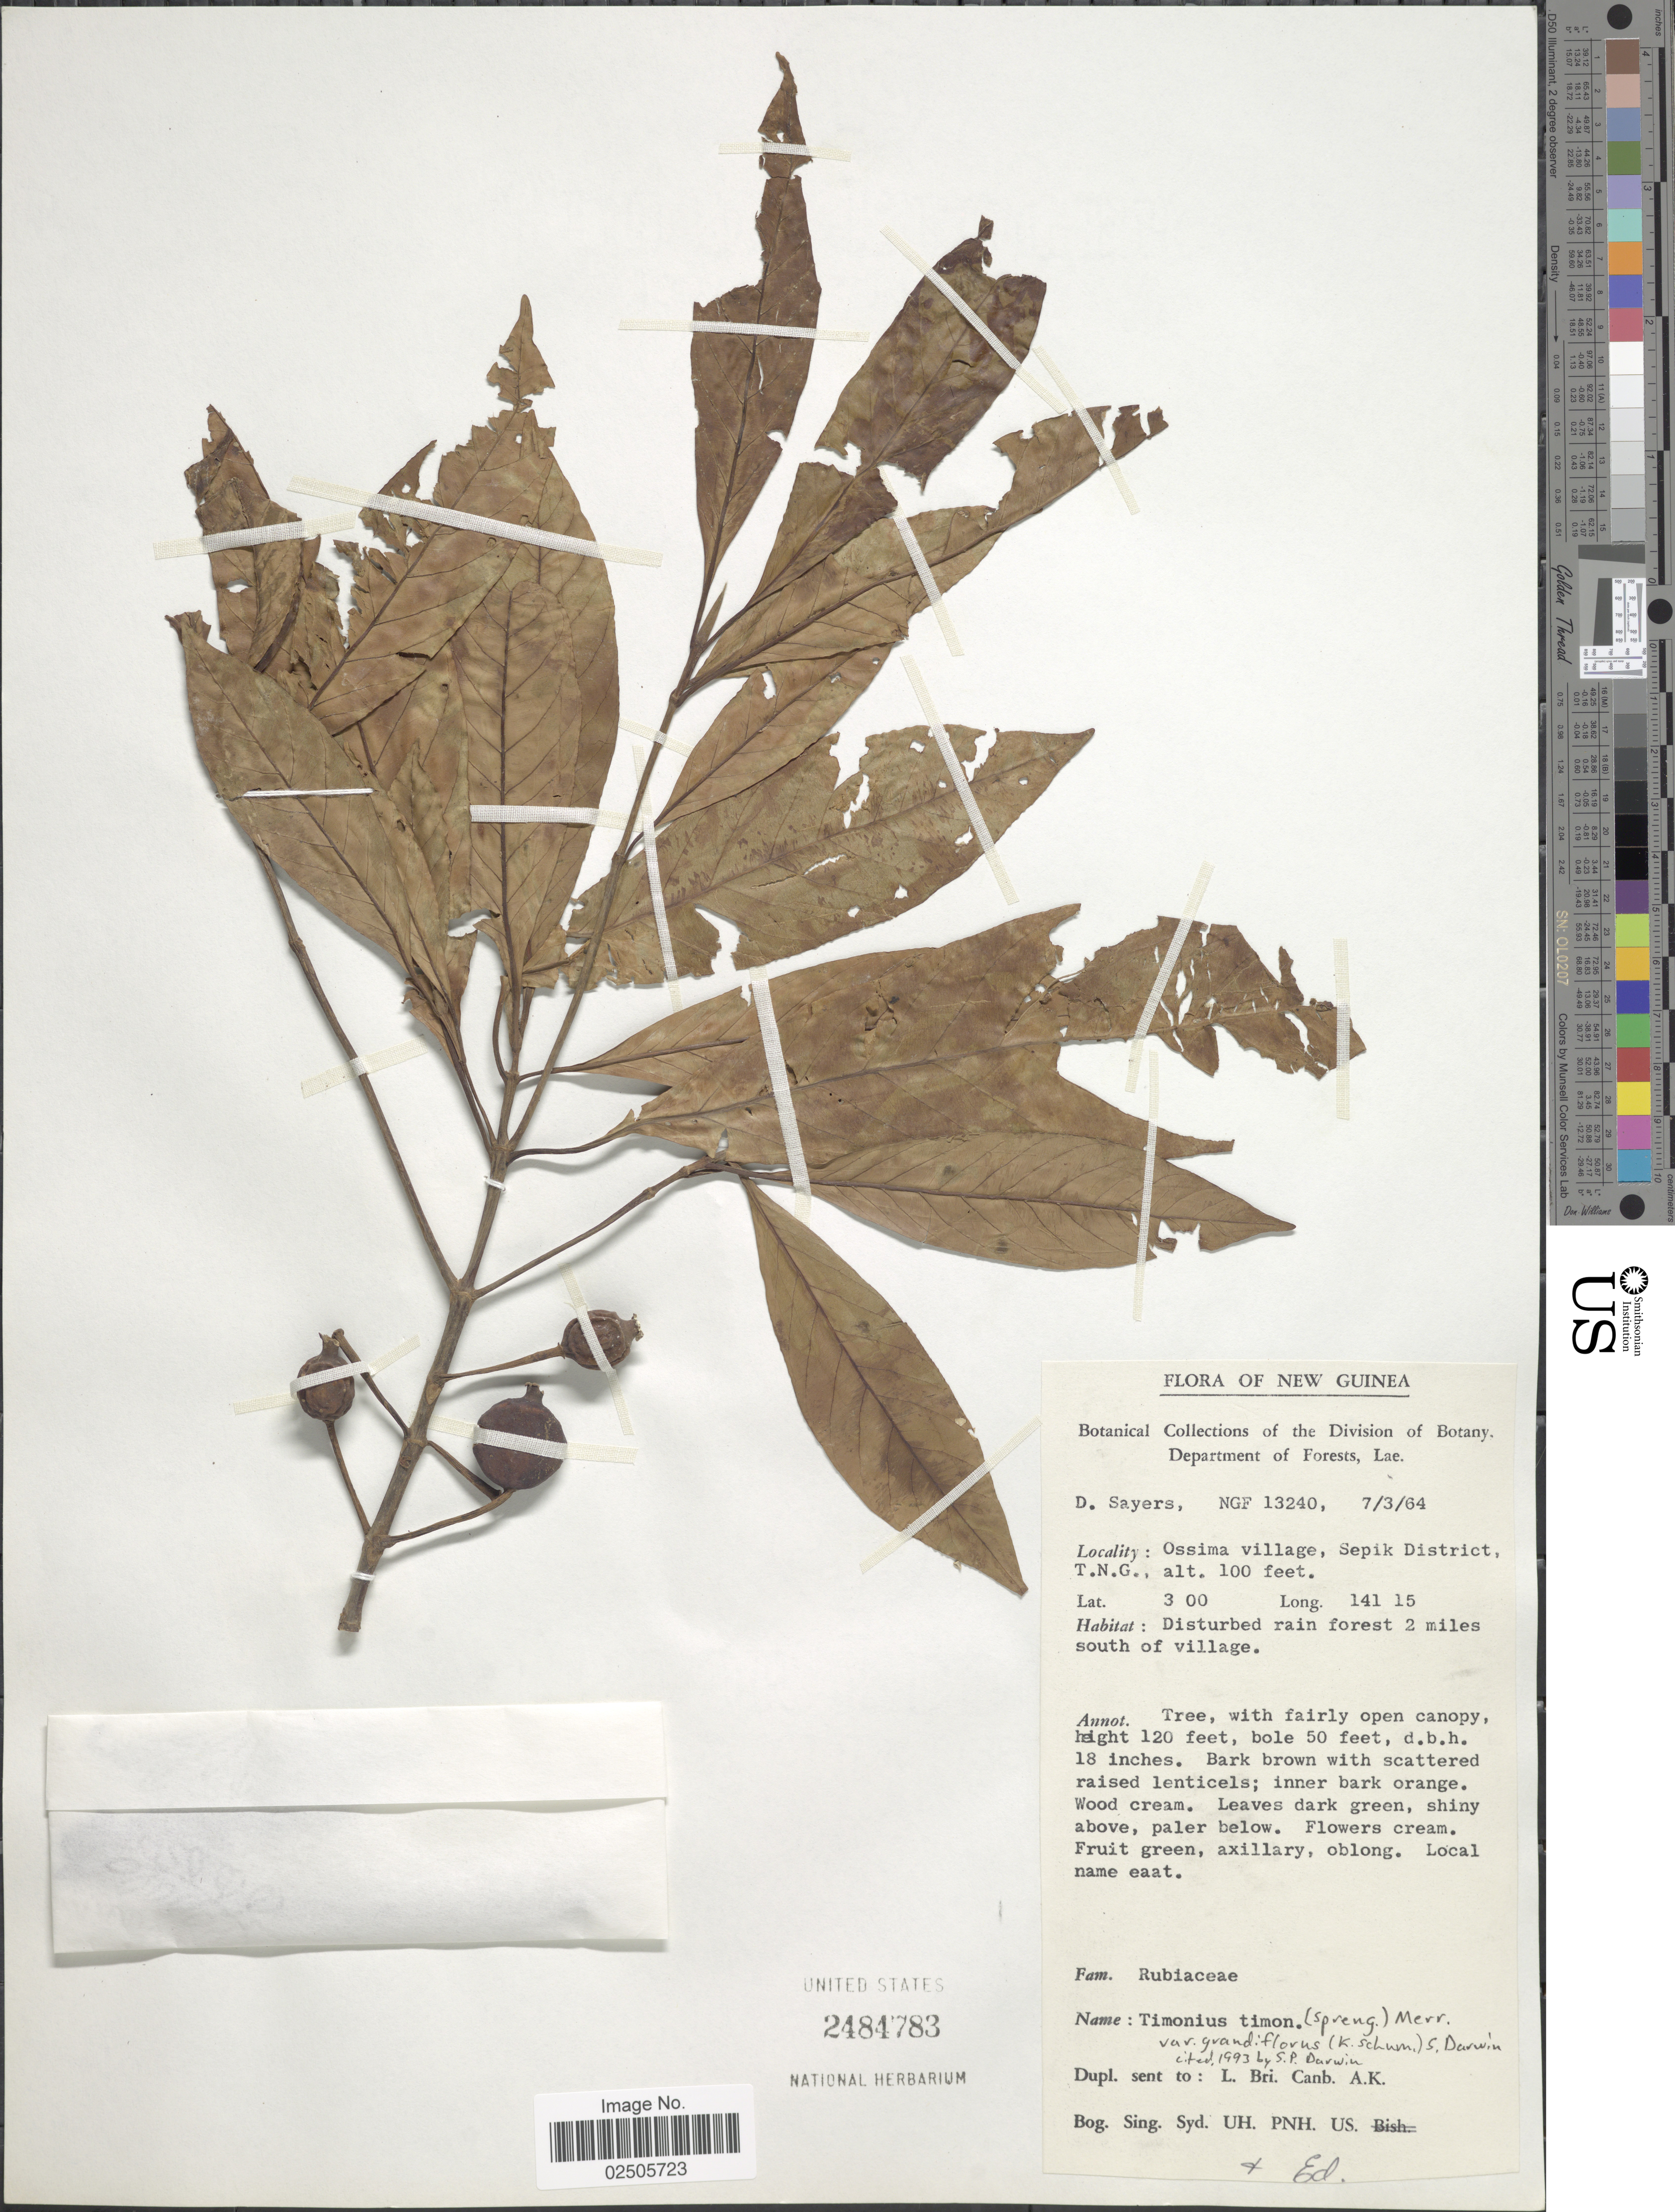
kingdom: Plantae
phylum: Tracheophyta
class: Magnoliopsida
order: Gentianales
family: Rubiaceae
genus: Timonius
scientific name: Timonius timon var. grandiflorus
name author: (K. Schum.) S.P. Darwin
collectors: D. Sayers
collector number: NGF 13240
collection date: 1964-03-07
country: Papua New Guinea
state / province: Sandaun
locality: New Guinea, Ossima Village, Sepik District, T.N.G., Disturbed rain forest 2 miles south of village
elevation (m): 30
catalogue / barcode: US 2484783